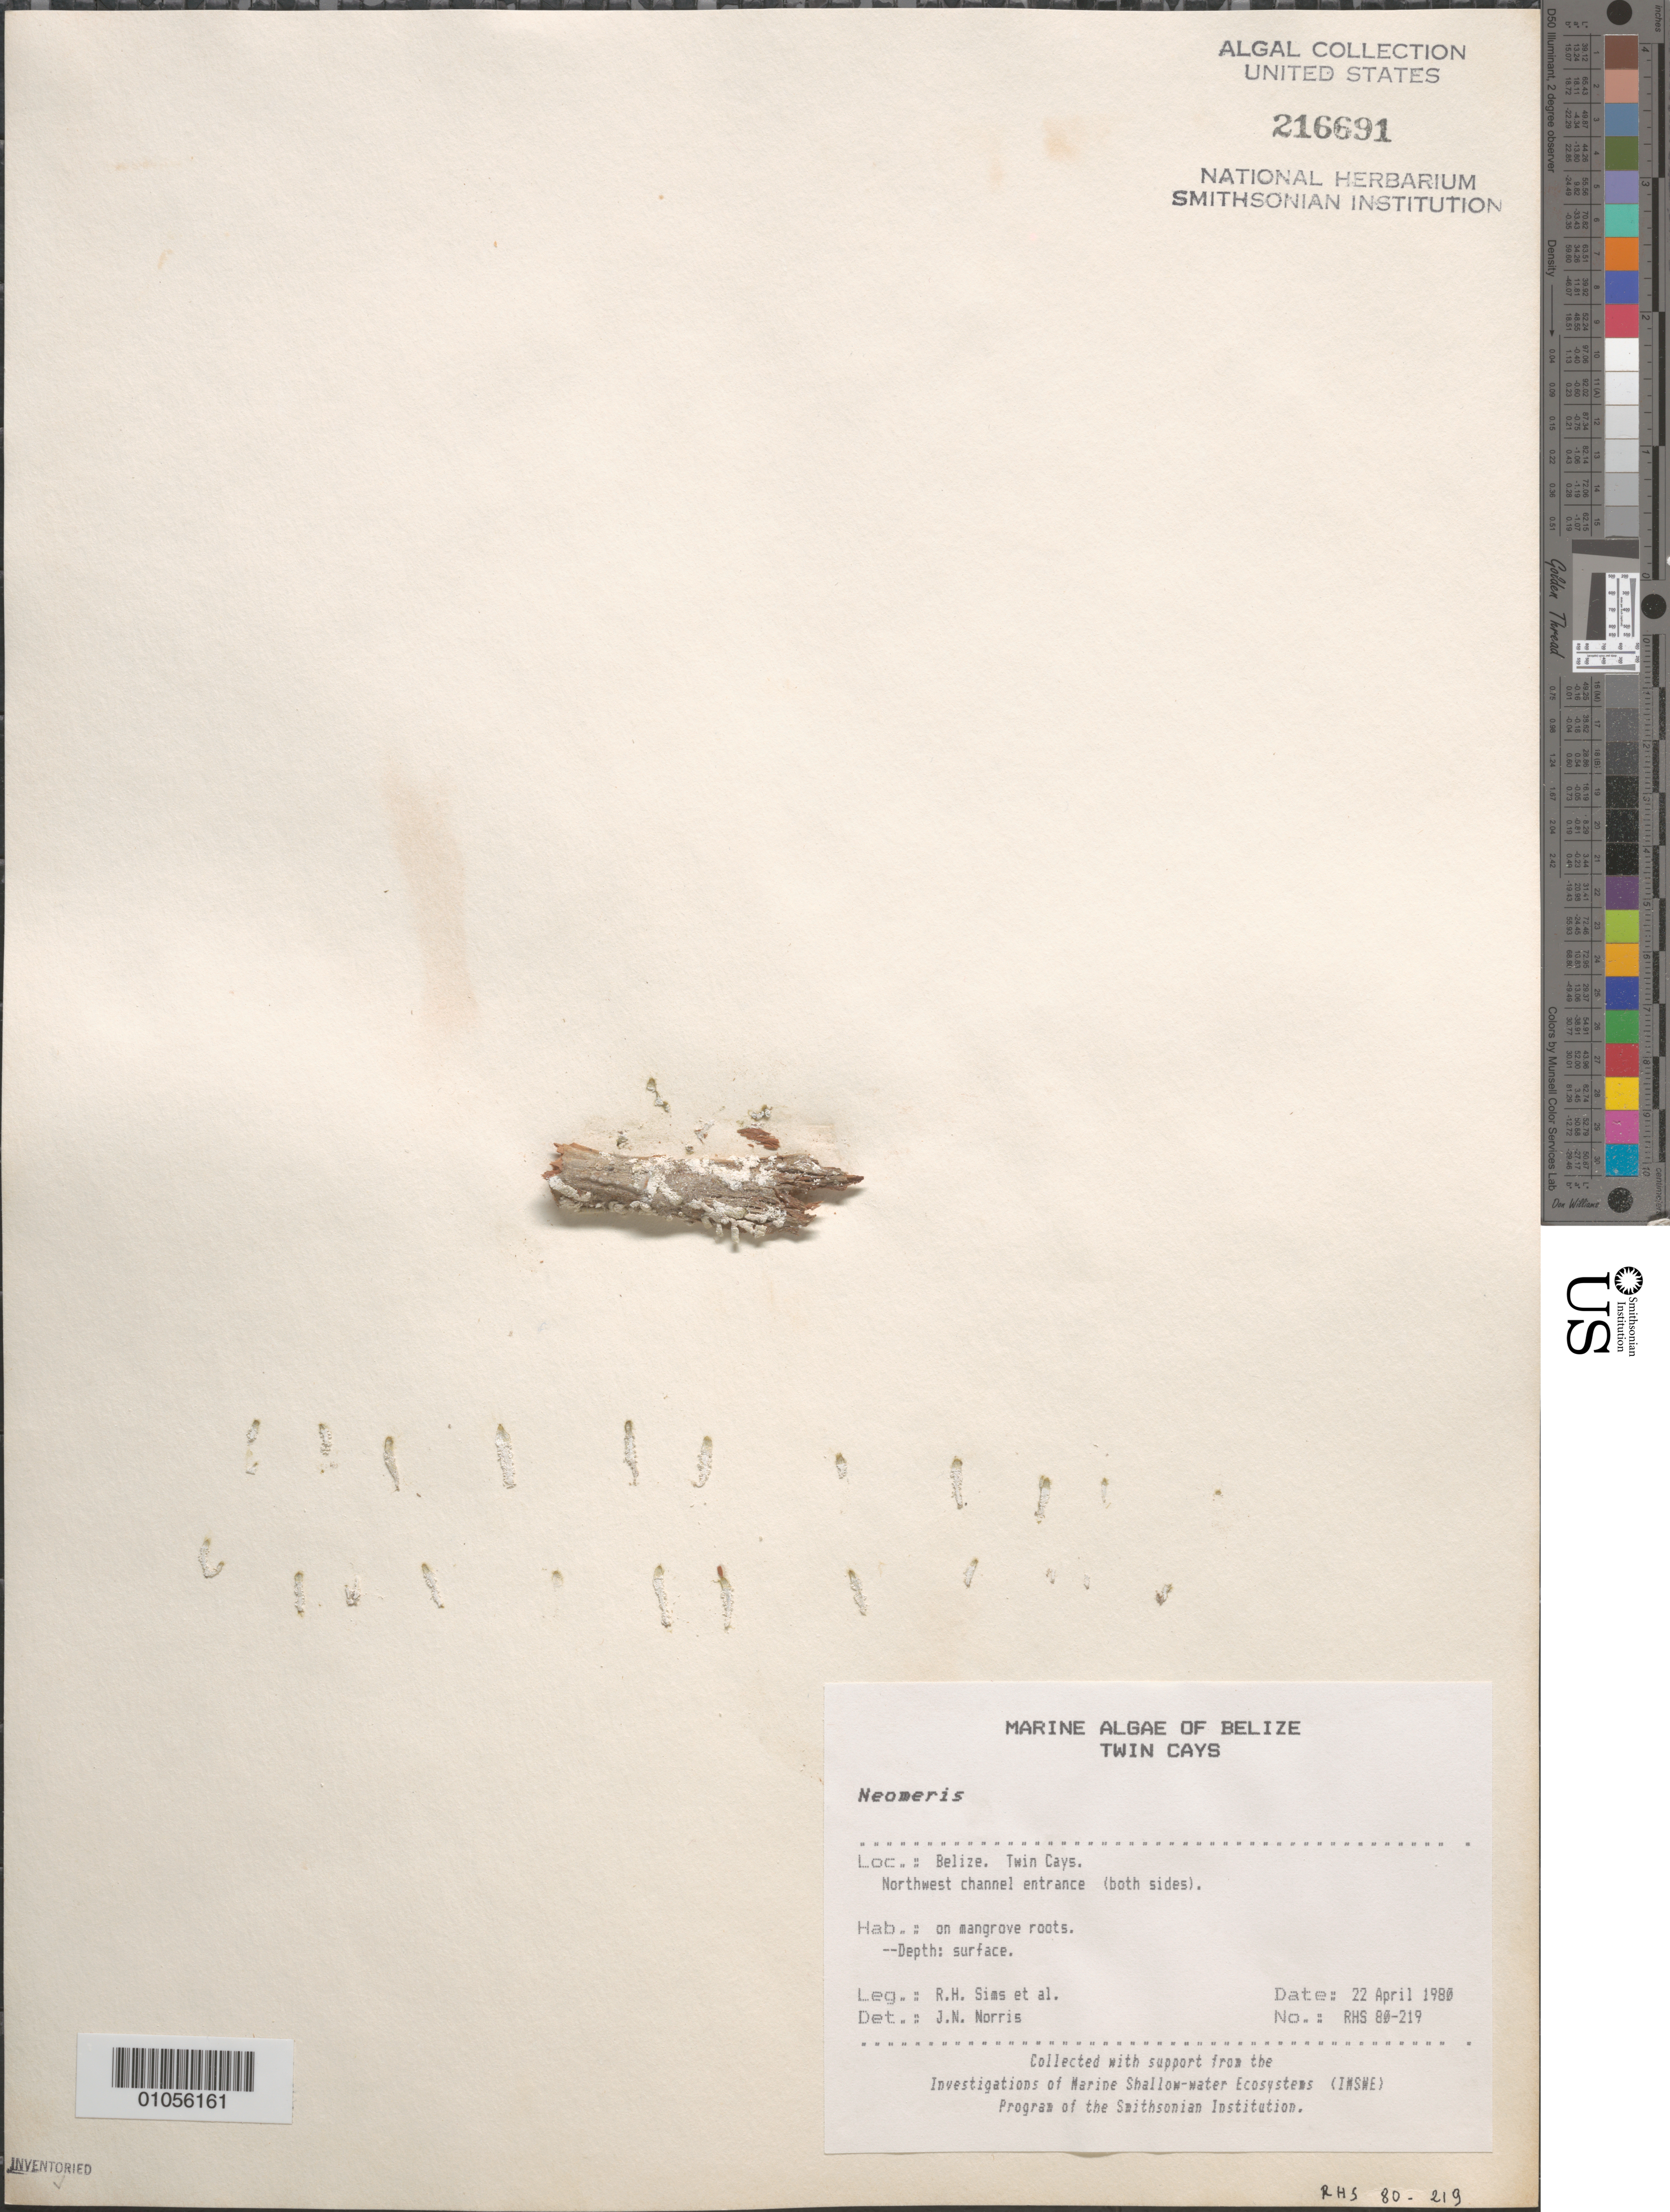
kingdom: Plantae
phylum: Chlorophyta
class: Ulvophyceae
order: Dasycladales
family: Dasycladaceae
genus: Neomeris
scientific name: Neomeris sp.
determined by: Norris, James N.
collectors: R. H. Sims & et al.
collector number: RHS 80-219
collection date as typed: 22 Apr 1980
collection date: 1980-04-22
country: Belize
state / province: Stann Creek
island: Twin Cays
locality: Northeast channel entrance (both sides)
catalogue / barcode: US 216691